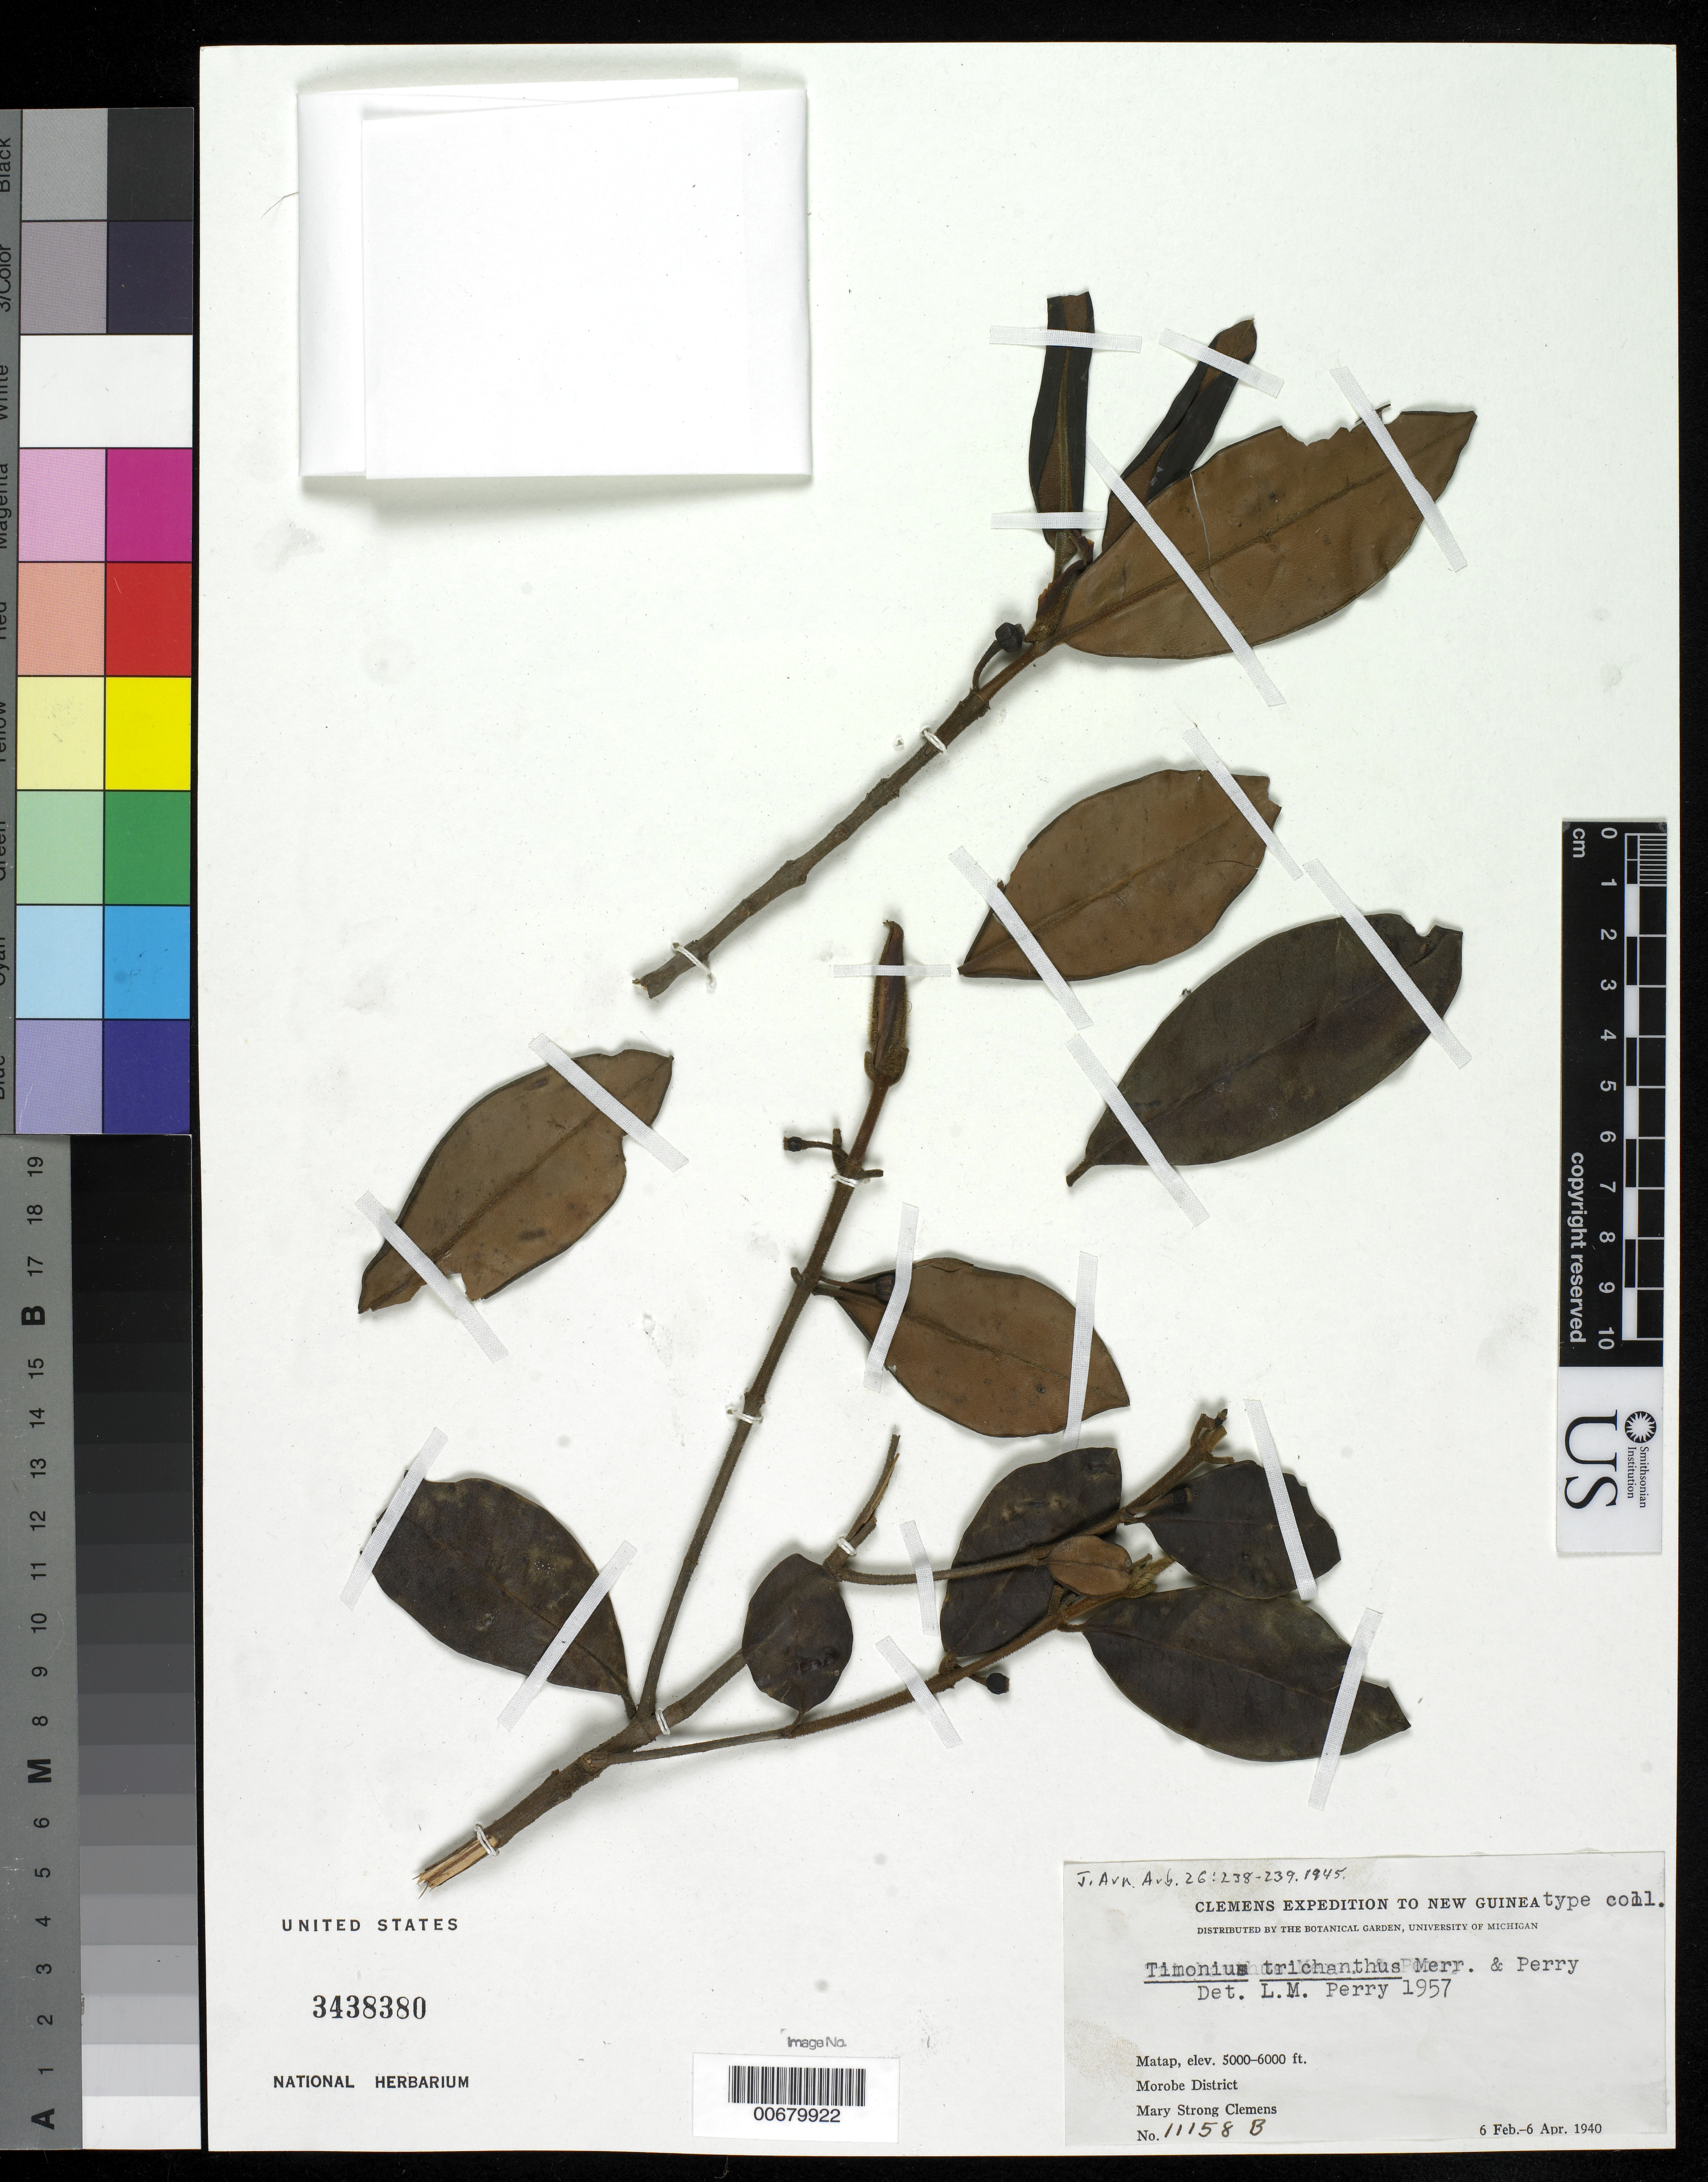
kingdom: Plantae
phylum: Tracheophyta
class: Magnoliopsida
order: Gentianales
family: Rubiaceae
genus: Timonius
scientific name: Timonius trichanthus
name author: Merr. & L.M. Perry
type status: Isotype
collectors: M. S. Clemens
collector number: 11158B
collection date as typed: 06 Feb 1940 and 06 Apr 1940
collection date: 1940-02-06,1940-04-06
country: Papua New Guinea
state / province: Morobe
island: New Guinea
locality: Matap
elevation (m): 1524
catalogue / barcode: US 3438380